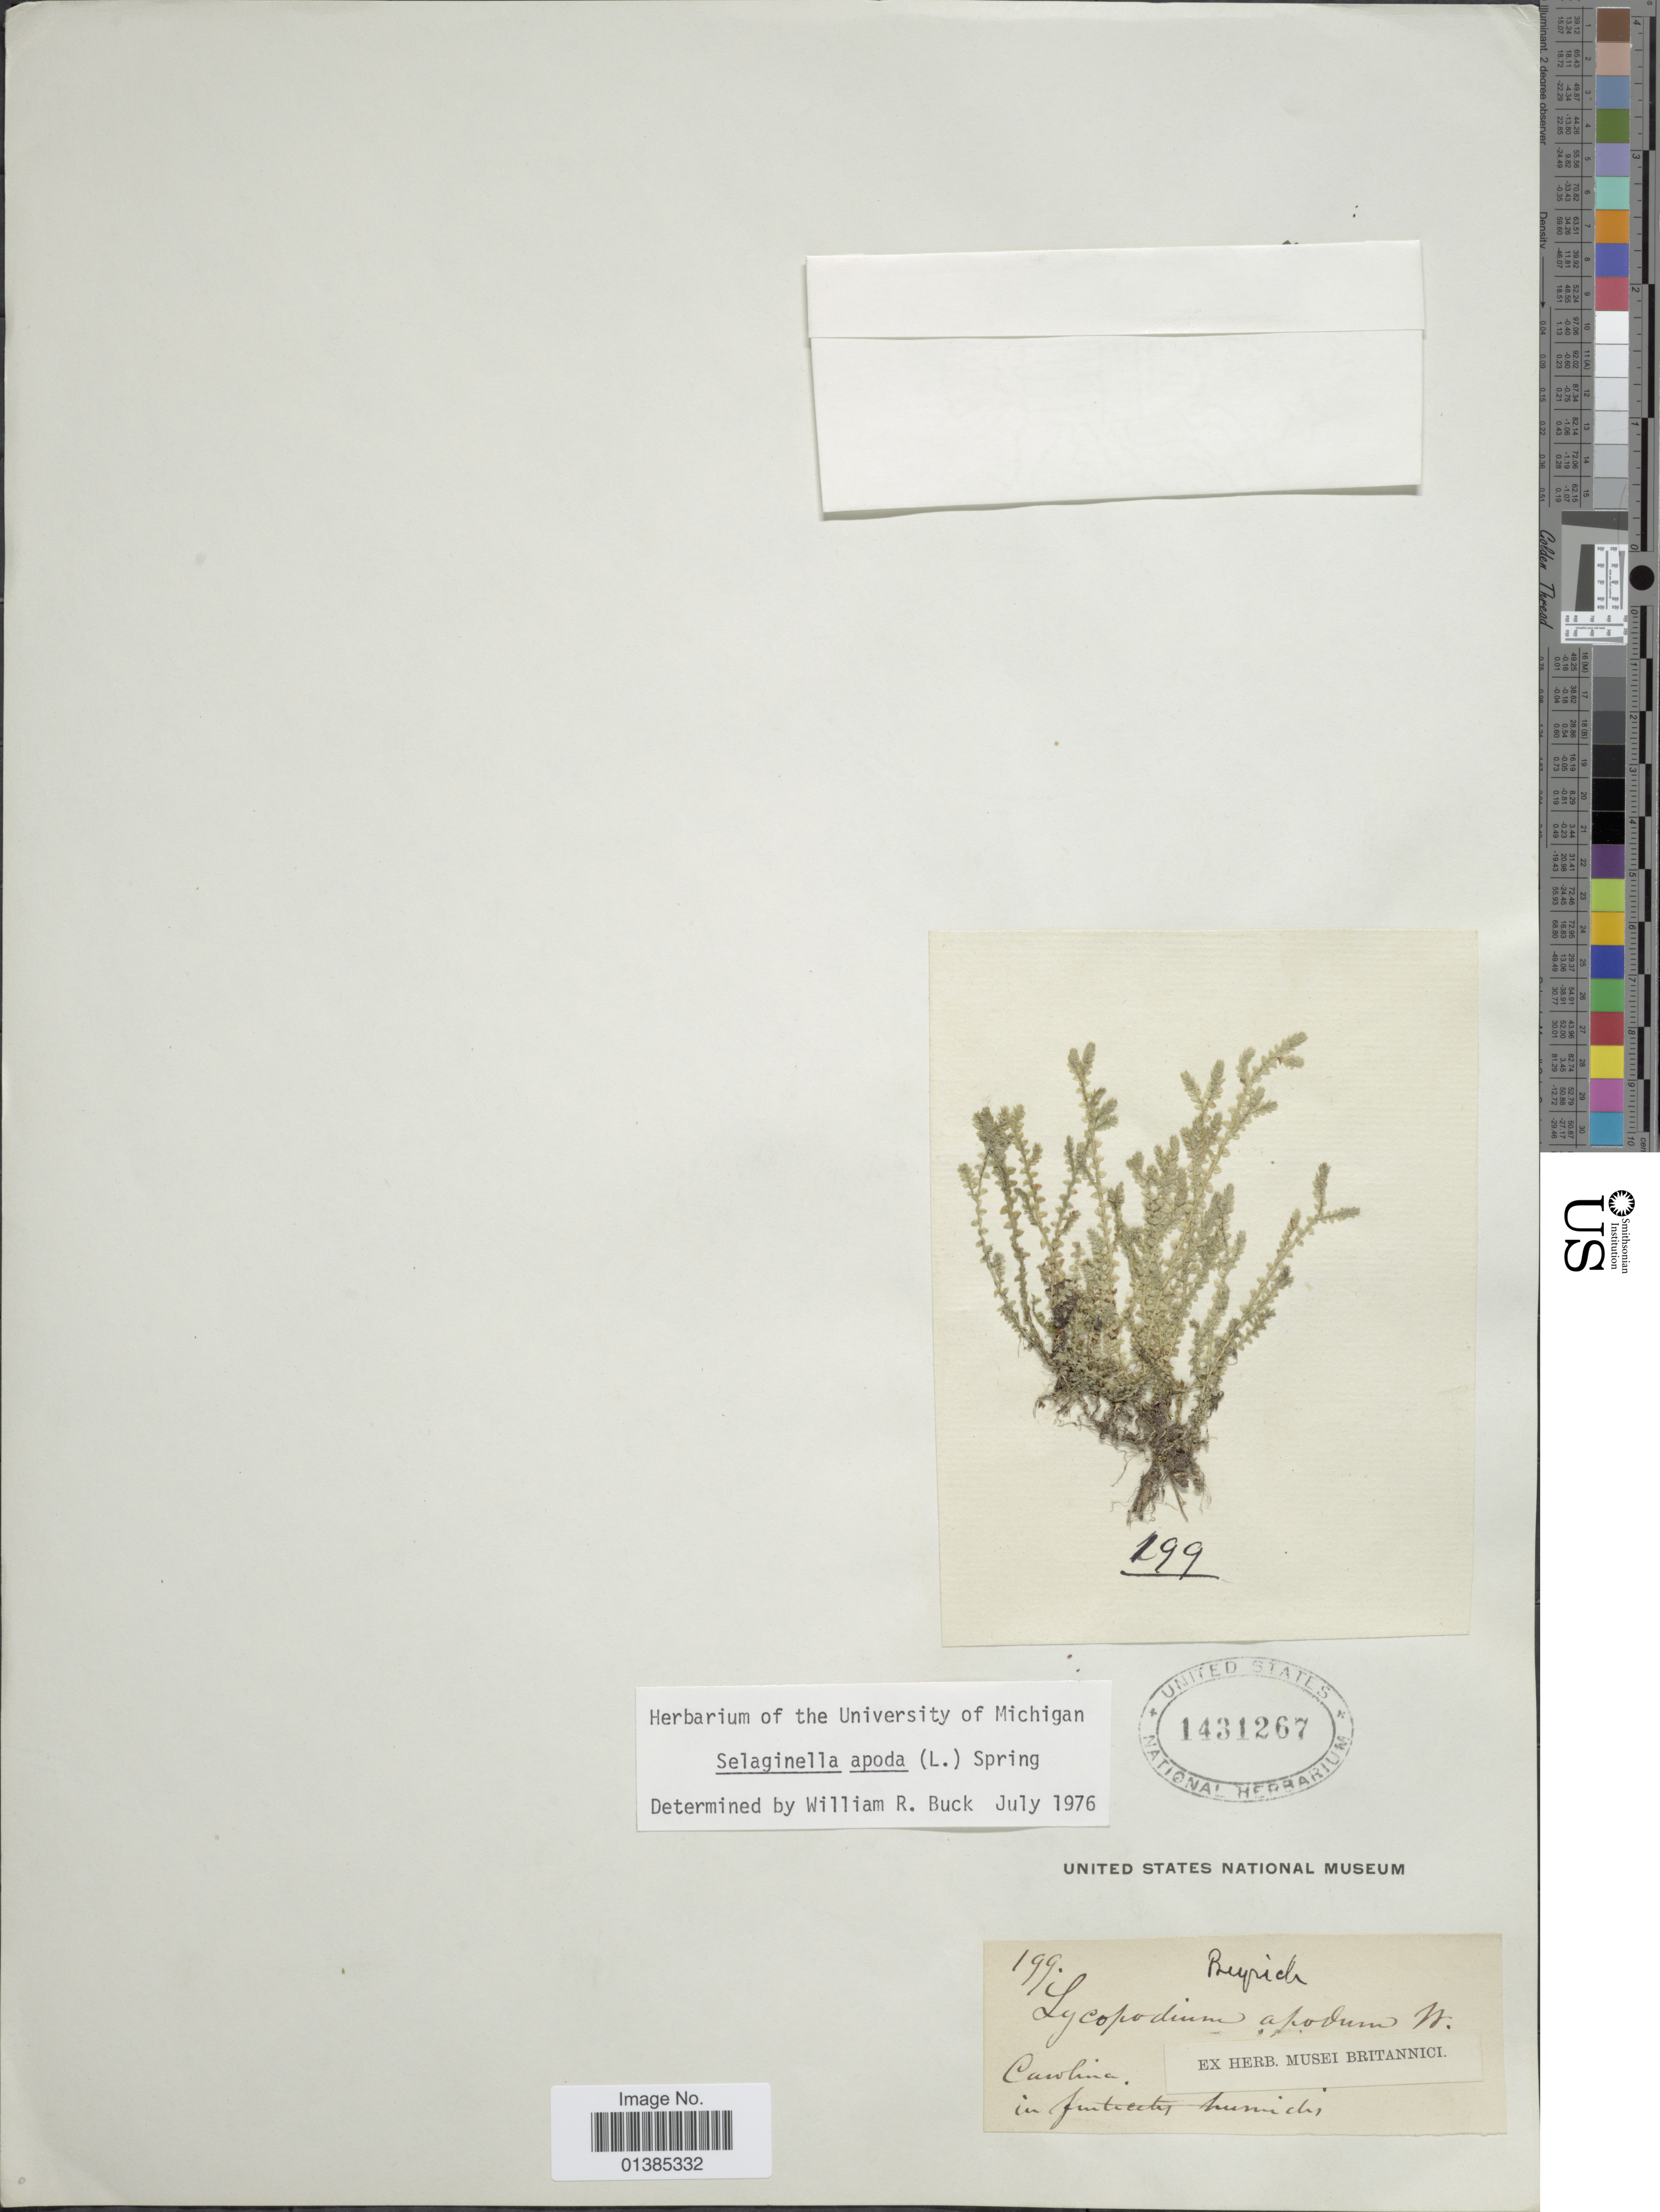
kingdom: Plantae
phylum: Tracheophyta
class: Lycopodiopsida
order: Selaginellales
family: Selaginellaceae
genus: Selaginella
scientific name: Selaginella apus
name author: Spring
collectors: ex herb. Musei Britannici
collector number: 199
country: Puerto Rico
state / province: Carolina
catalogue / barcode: US 1431267